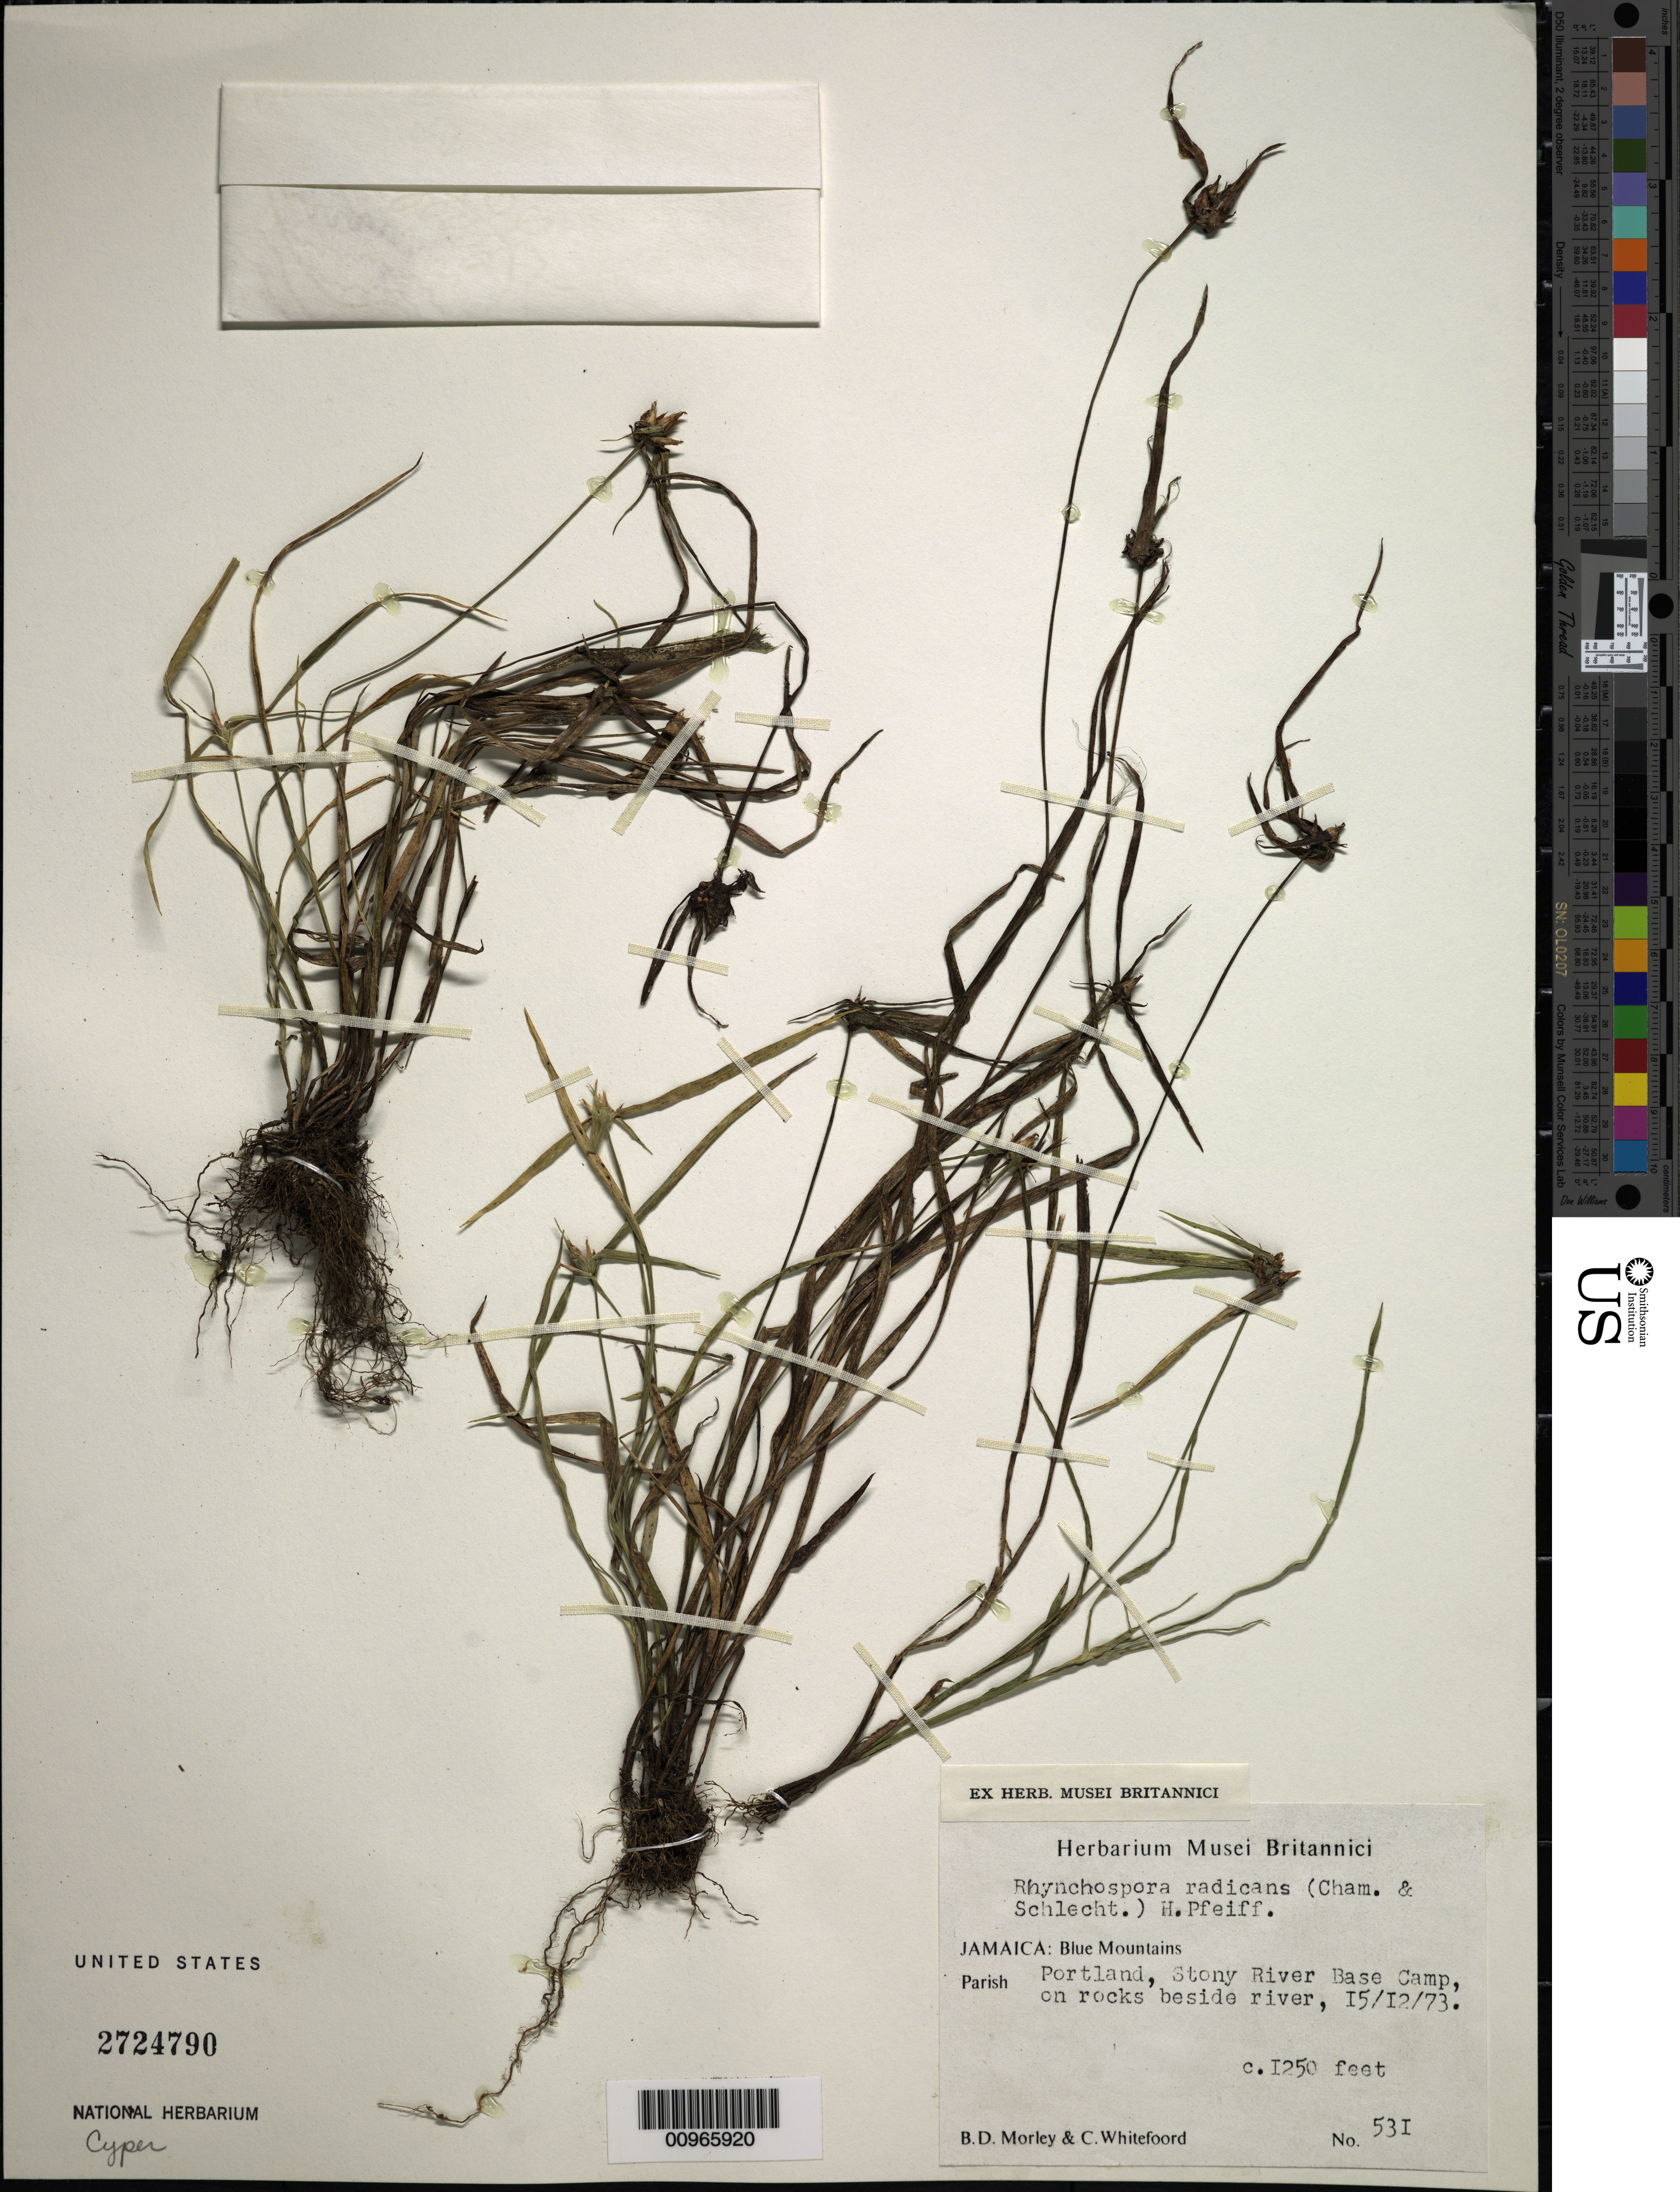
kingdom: Plantae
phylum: Tracheophyta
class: Liliopsida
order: Poales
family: Cyperaceae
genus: Rhynchospora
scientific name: Rhynchospora radicans subsp. microcephala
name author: (Bertero ex Spreng.) W.W. Thomas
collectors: B. D. Morley & C. Whitefoord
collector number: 531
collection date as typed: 15 Dec 1973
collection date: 1973-12-15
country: Jamaica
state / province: Portland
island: Jamaica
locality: Blue Mountains, Stony River Base Camp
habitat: On rocks beside river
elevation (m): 381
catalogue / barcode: US 2724790